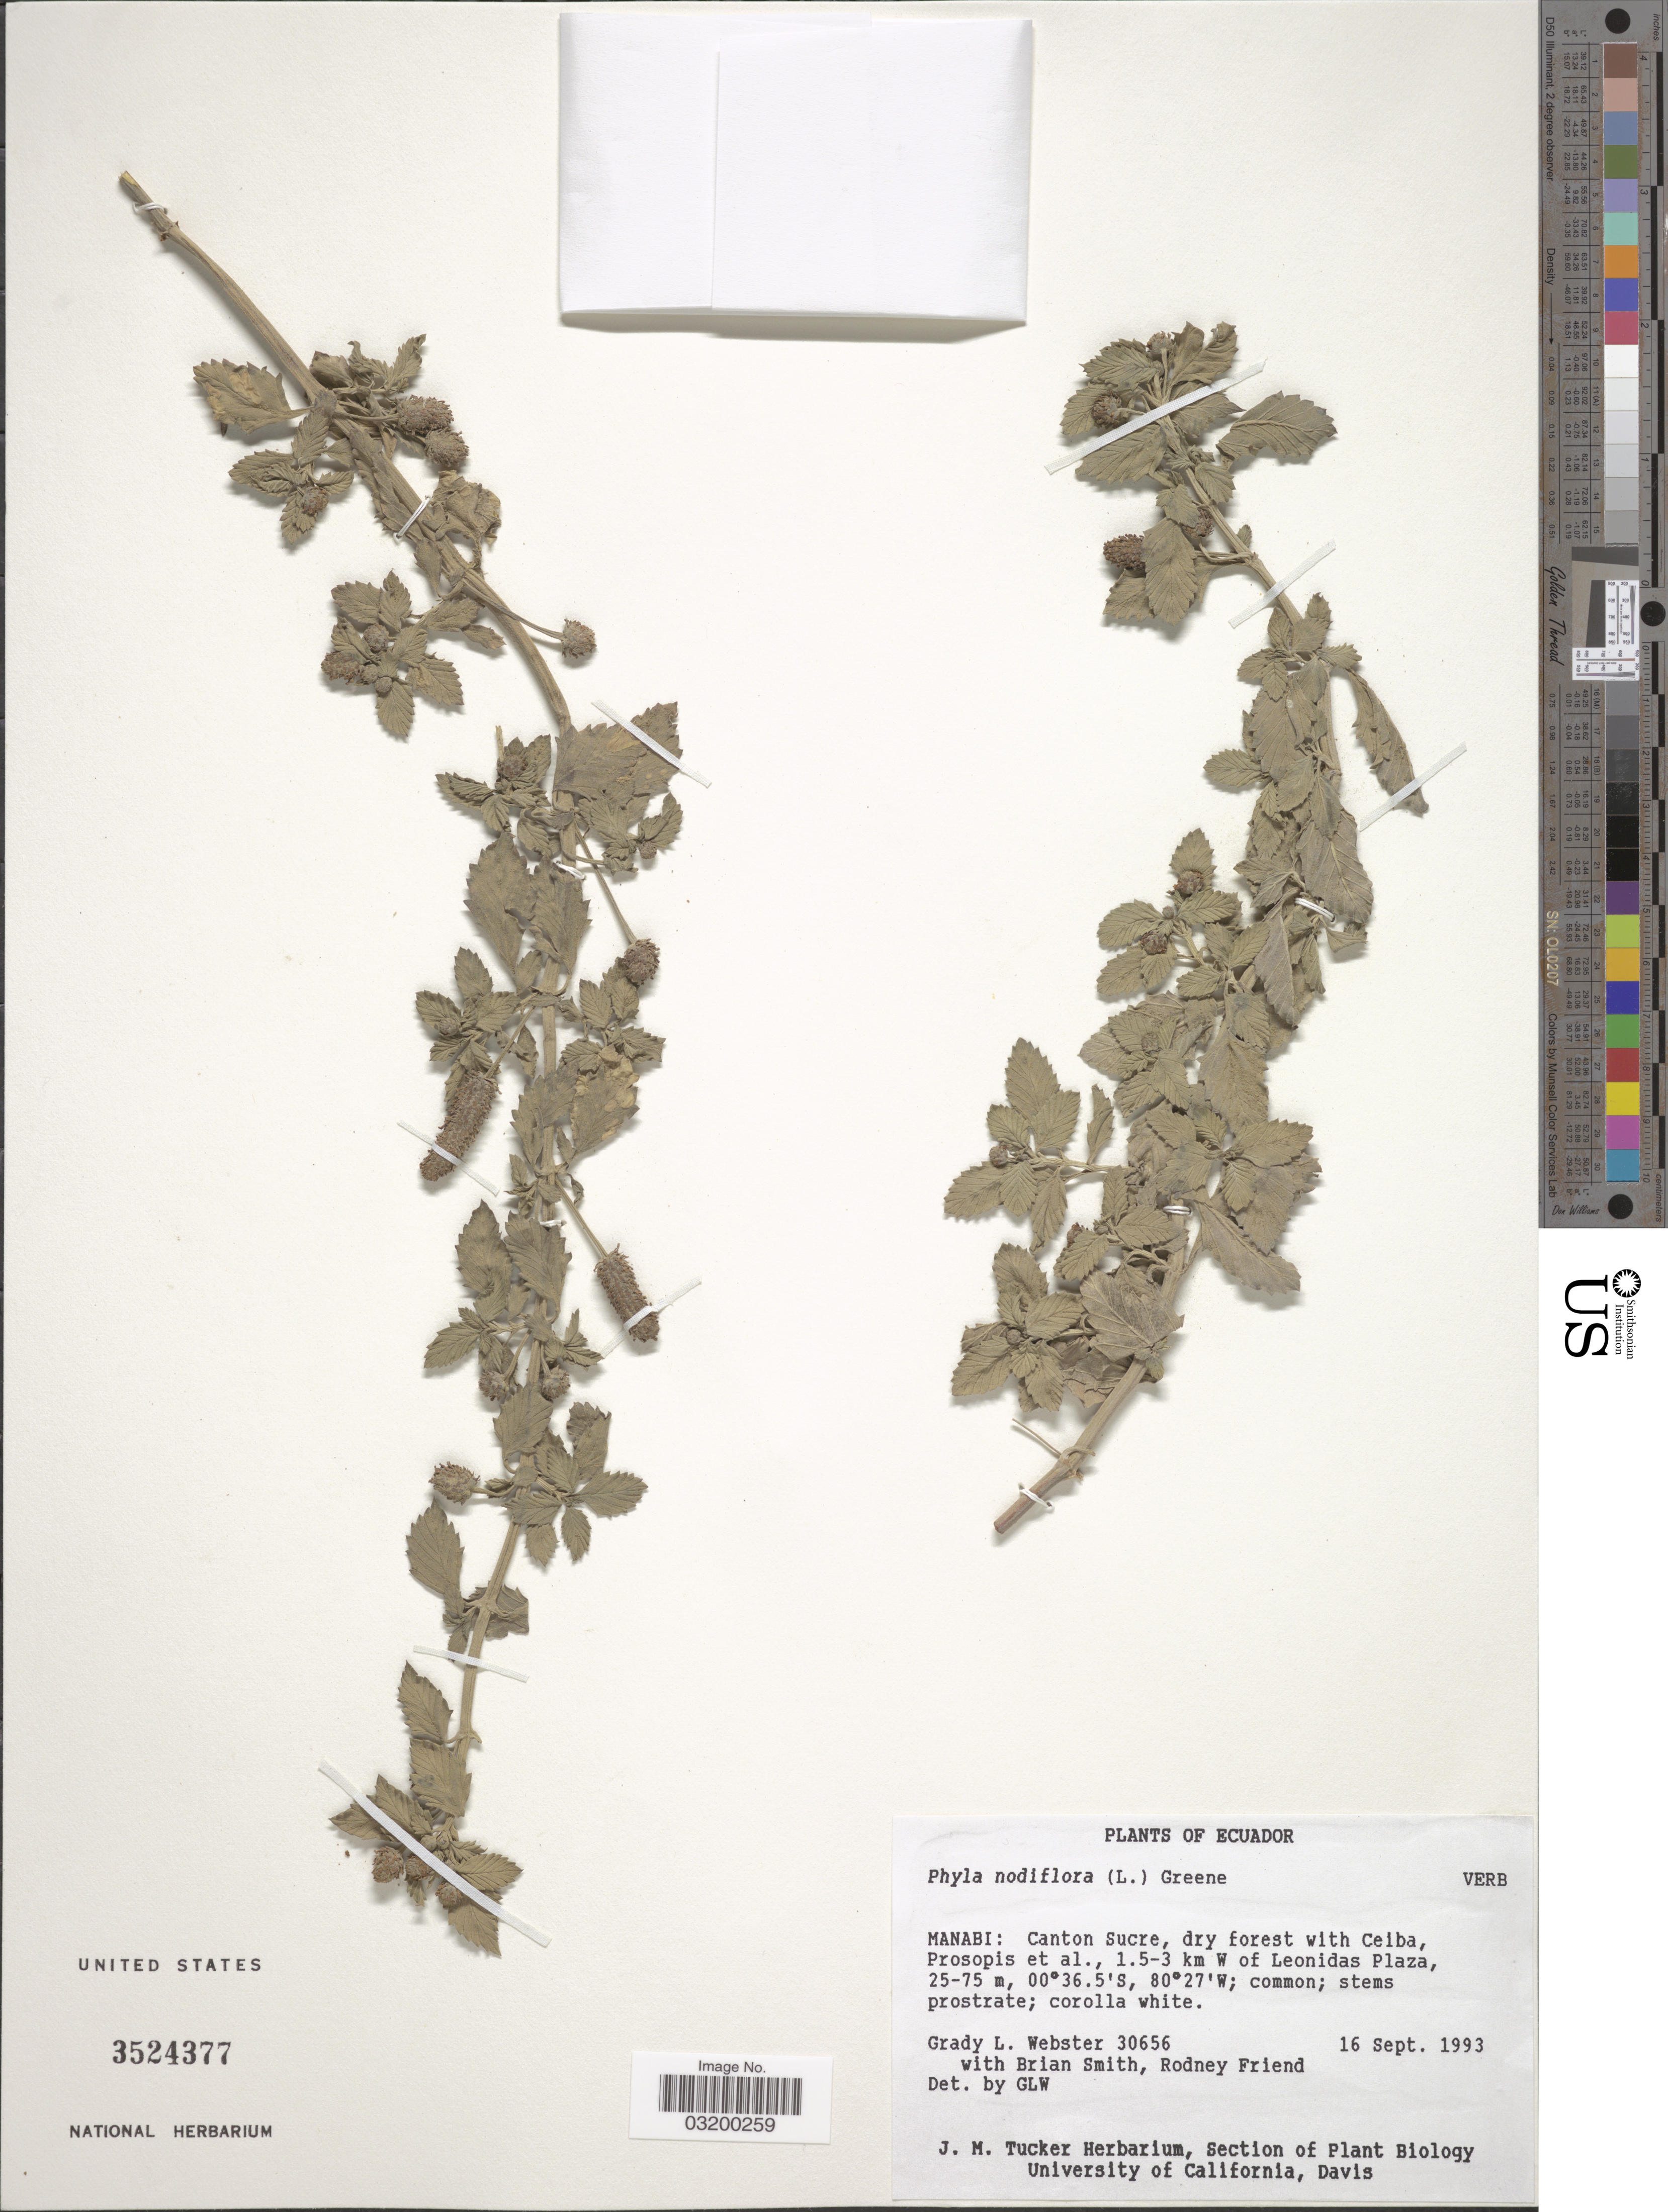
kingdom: Plantae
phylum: Tracheophyta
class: Magnoliopsida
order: Lamiales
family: Verbenaceae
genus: Phyla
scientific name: Phyla nodiflora var. nodiflora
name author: (L.) Greene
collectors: G. L. Webster, B. D. Smith & R. Friend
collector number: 30656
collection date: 1993-09-16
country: Ecuador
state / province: Manabí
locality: Canton Sucre.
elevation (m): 25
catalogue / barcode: US 3524377